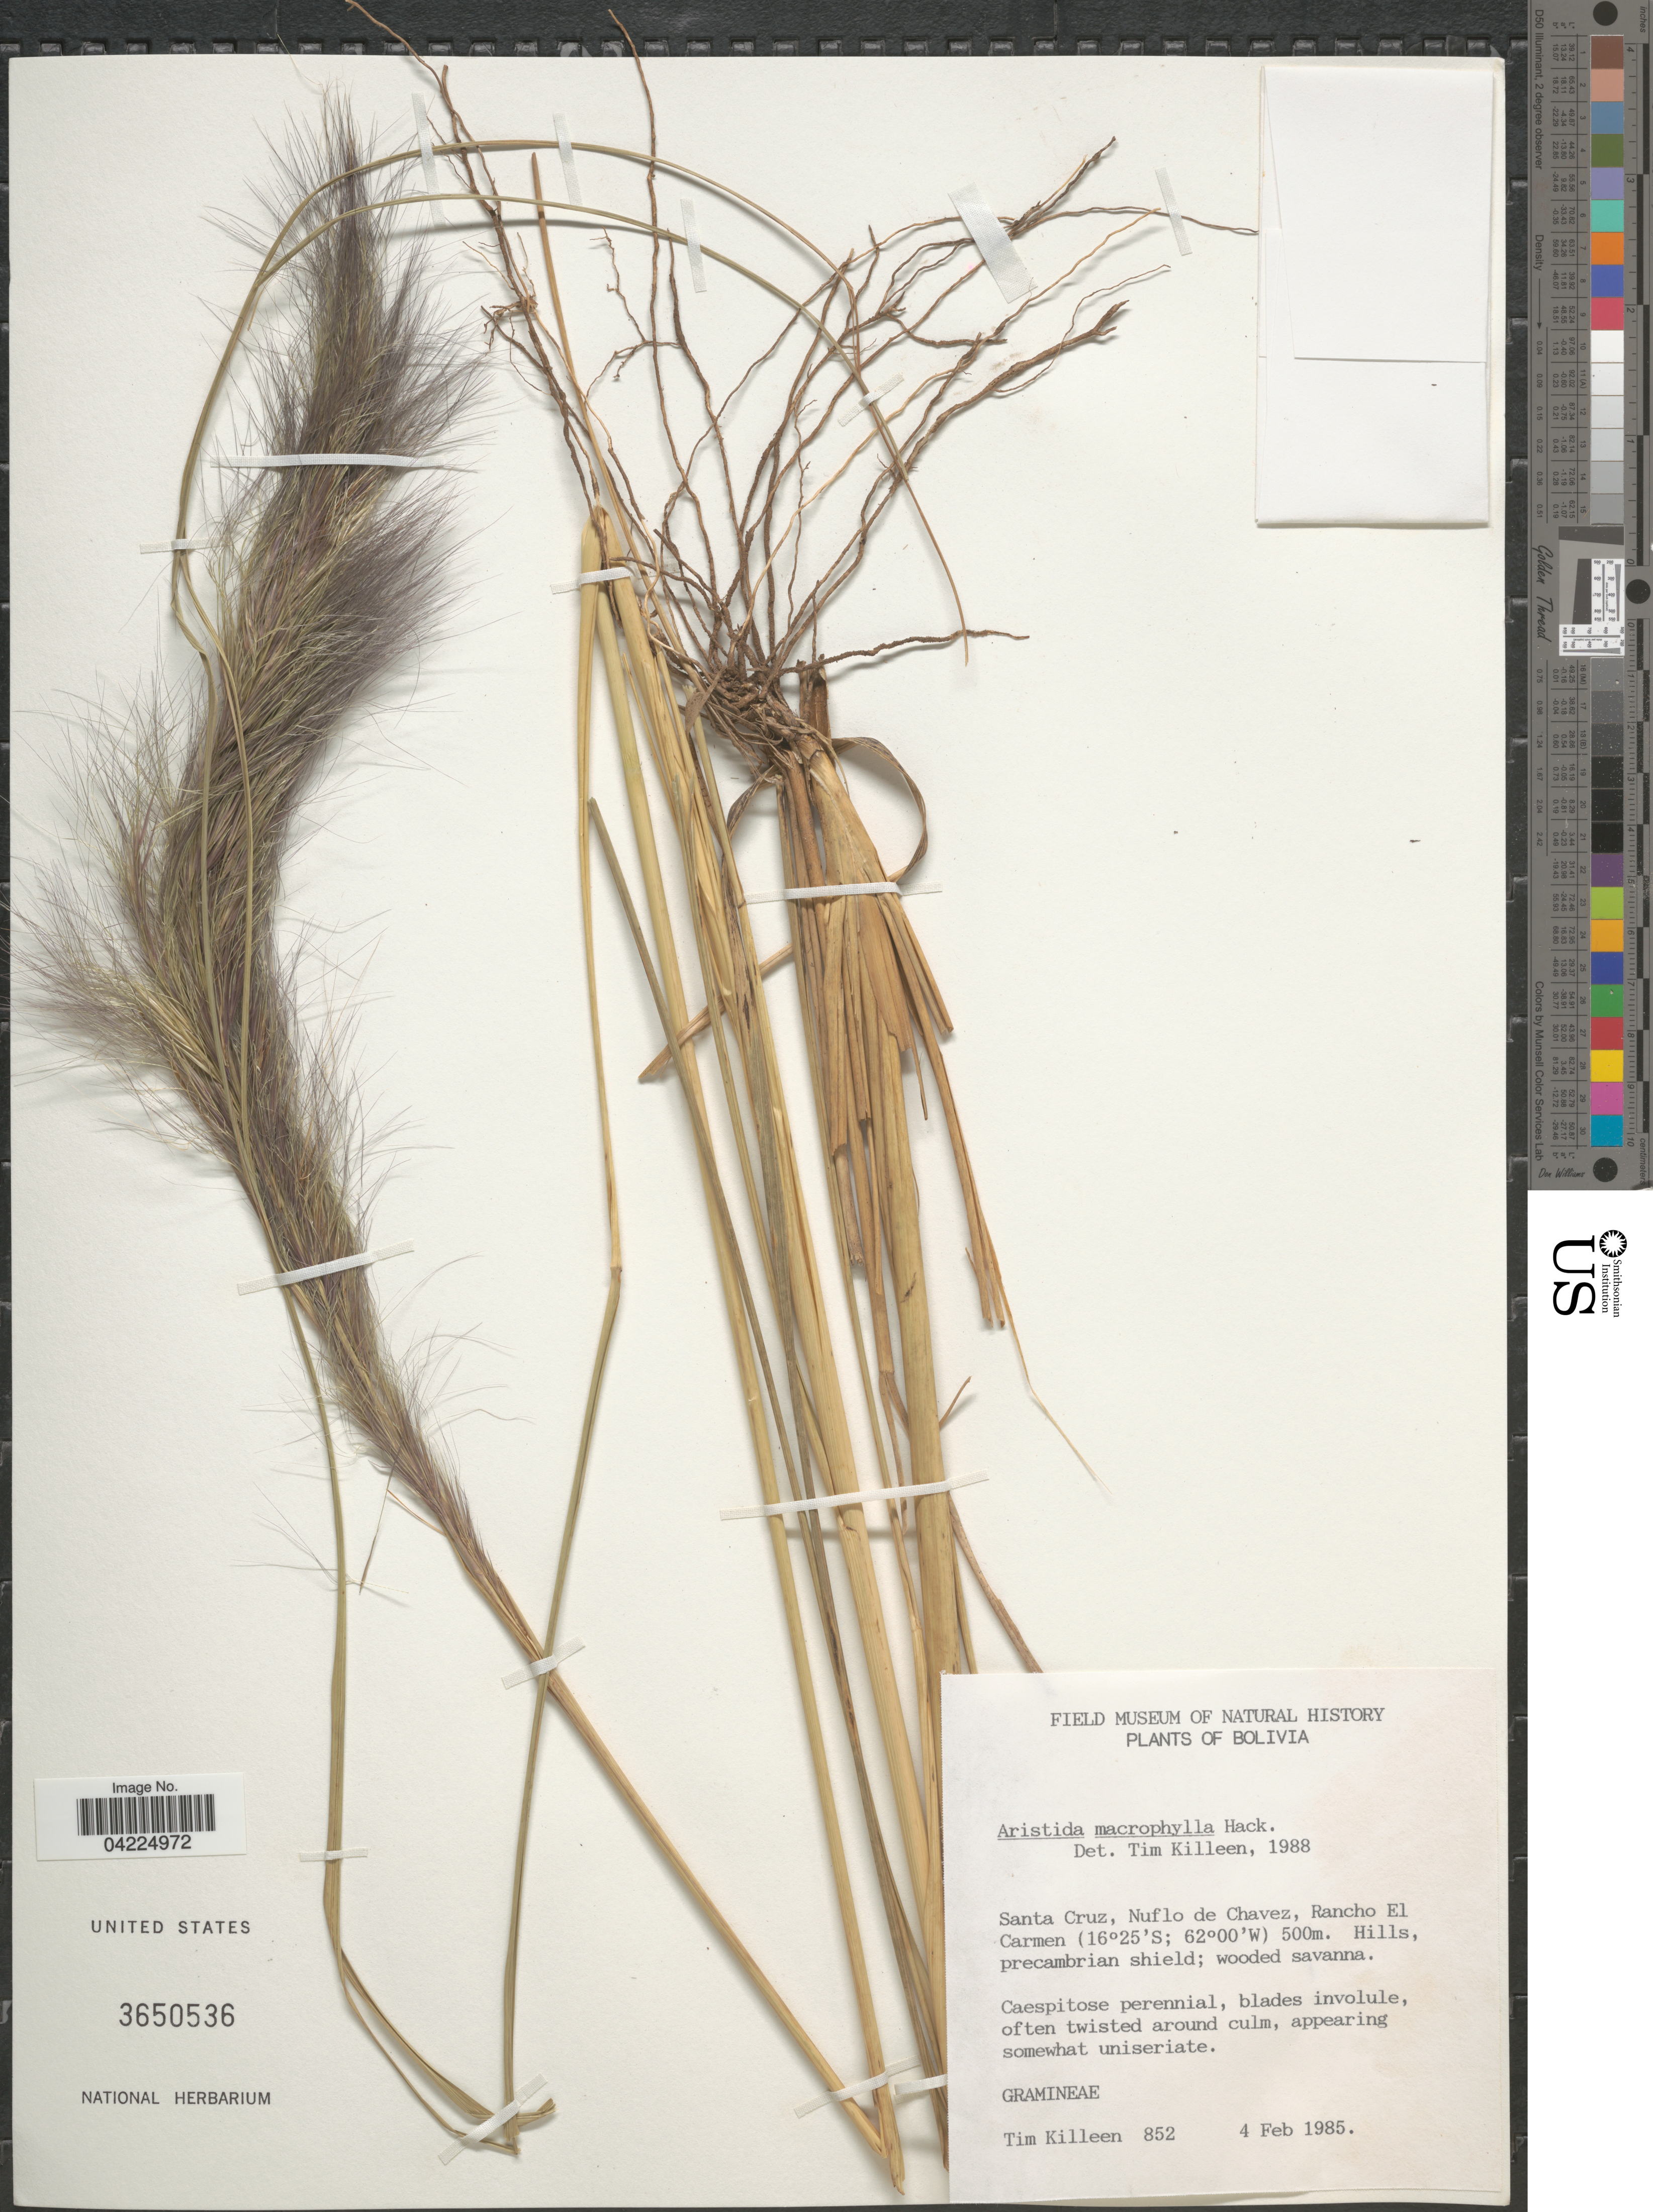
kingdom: Plantae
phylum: Tracheophyta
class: Liliopsida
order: Poales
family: Poaceae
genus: Aristida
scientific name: Aristida macrophylla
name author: Hack.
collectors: T. J. Killeen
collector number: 852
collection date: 1985-02-04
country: Bolivia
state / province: Santa Cruz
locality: Nuflo de Chavez, Rancho El Carmen. Hills precambrian shield; wooded savanna.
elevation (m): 500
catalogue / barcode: US 3650536